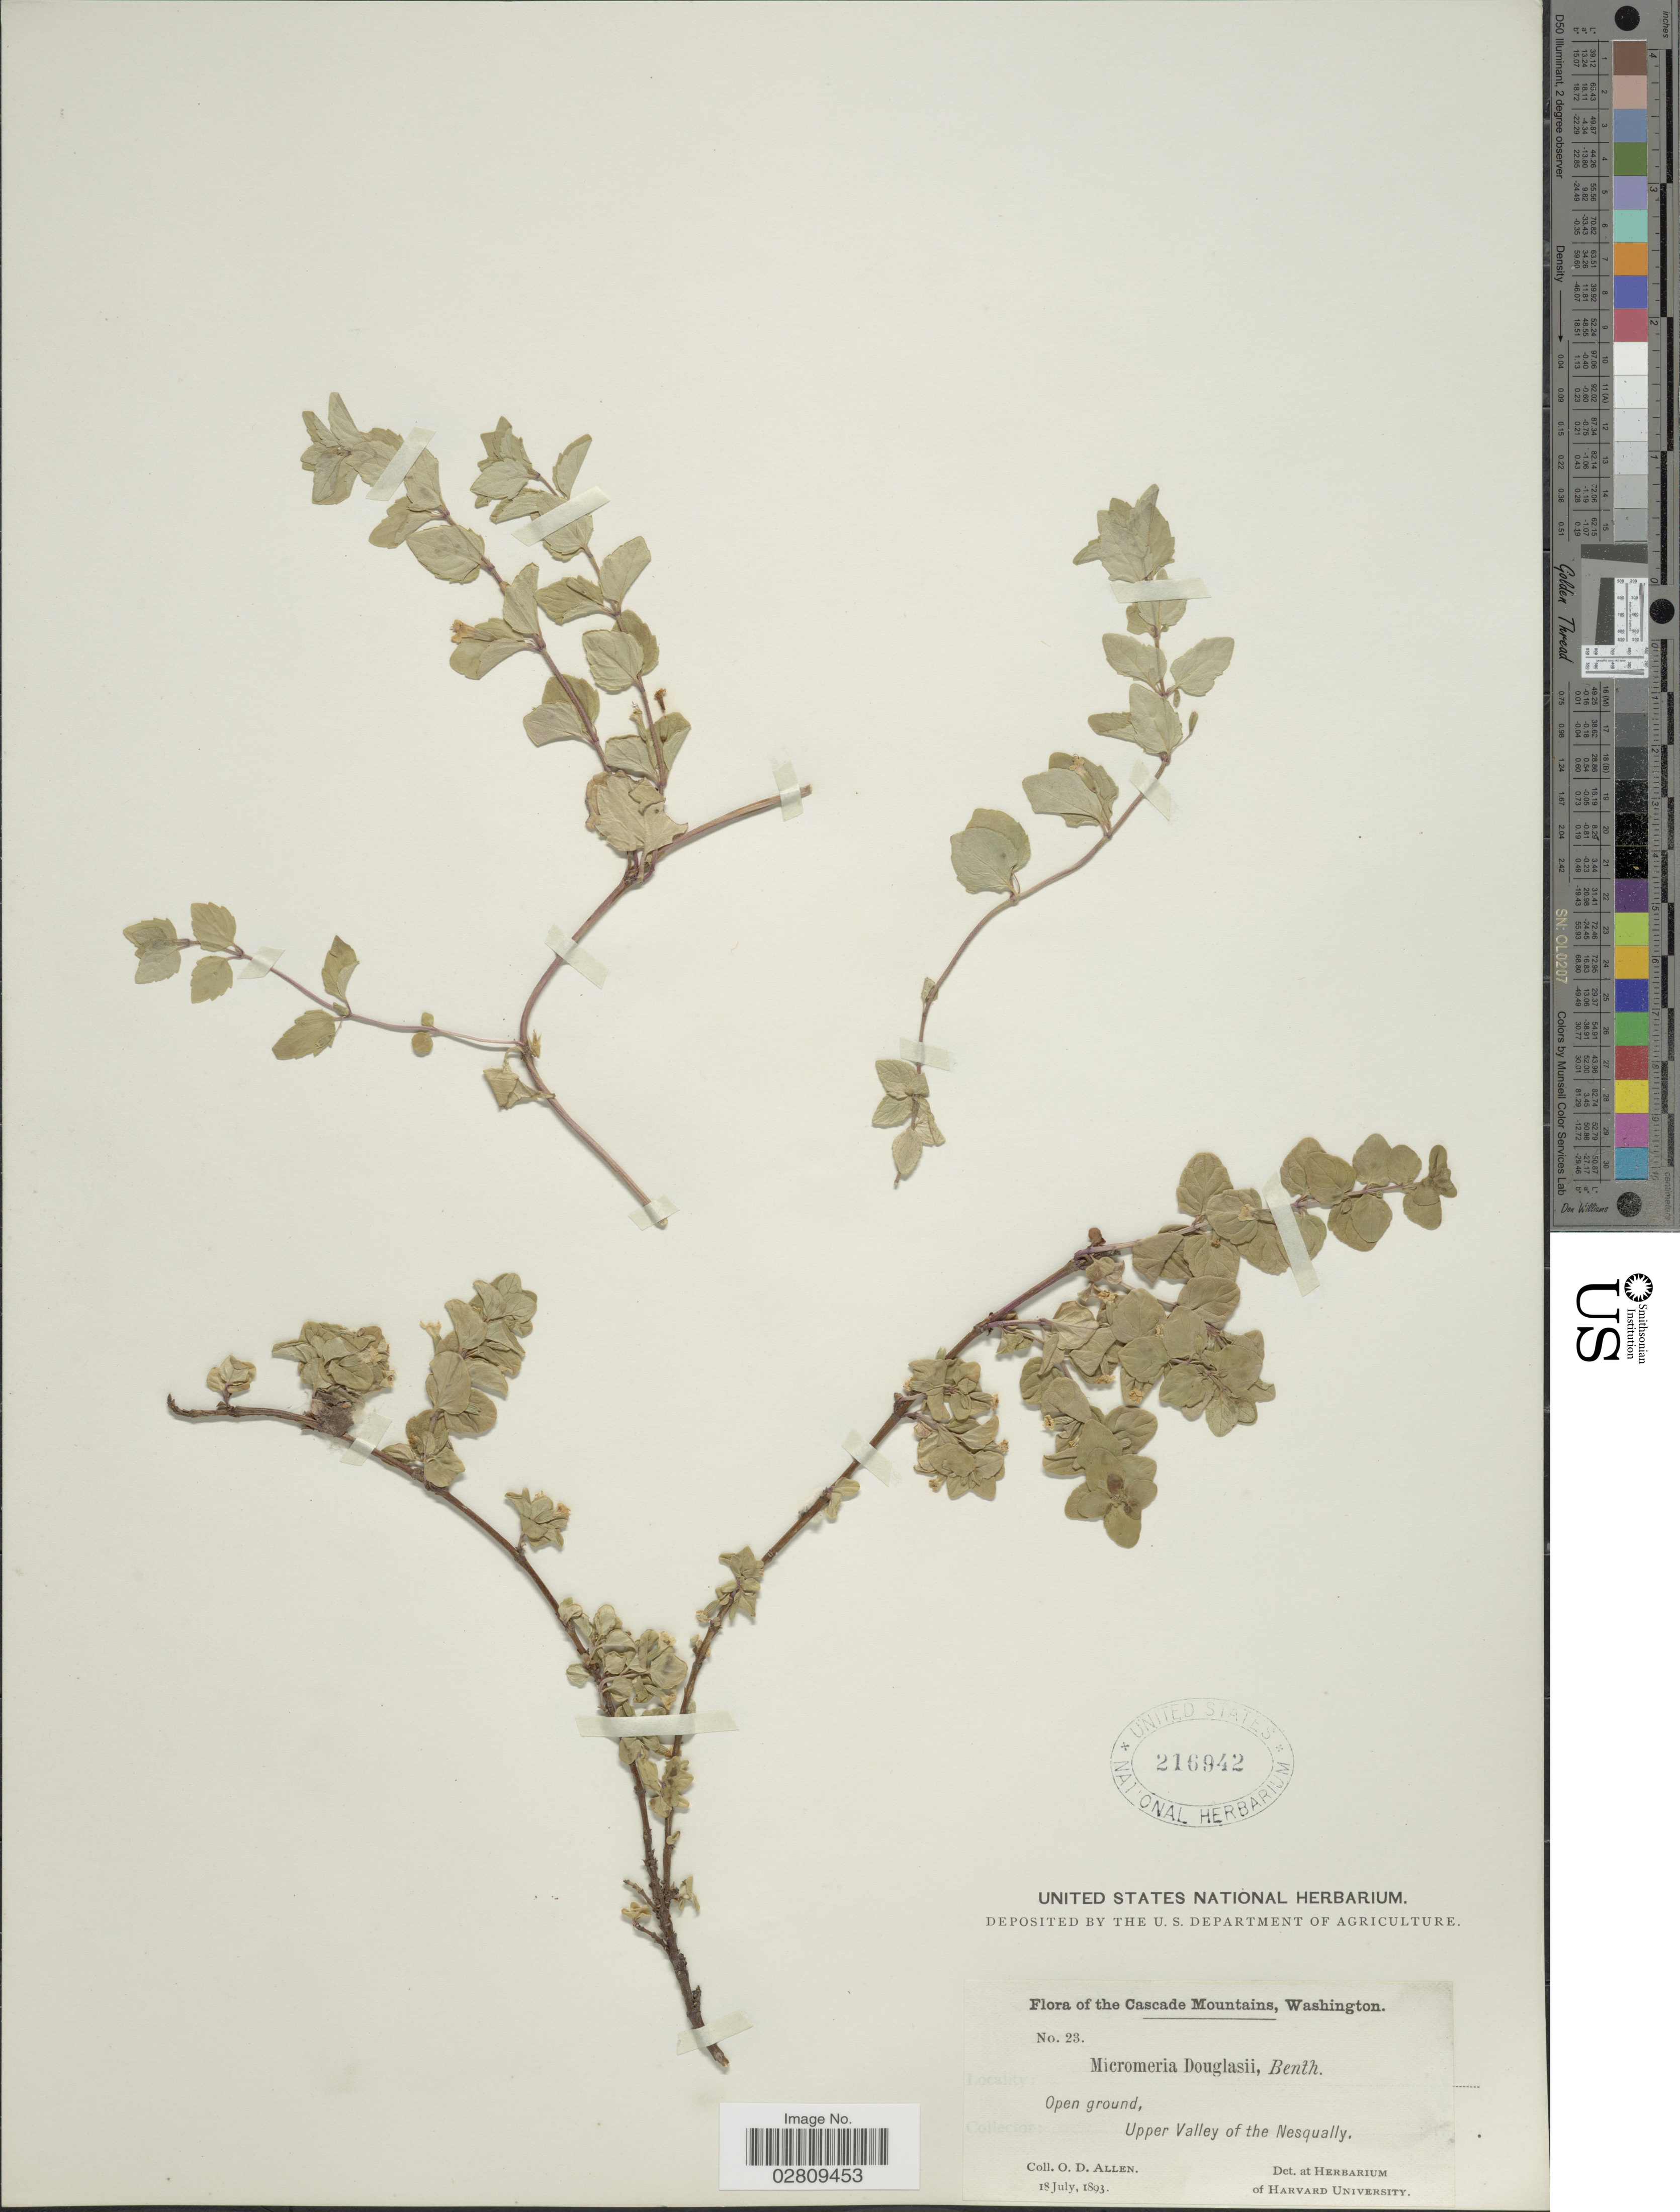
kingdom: Plantae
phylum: Tracheophyta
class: Magnoliopsida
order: Lamiales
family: Lamiaceae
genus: Micromeria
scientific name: Micromeria douglasii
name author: Benth.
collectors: O. D. Allen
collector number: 23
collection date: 1893-07-18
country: United States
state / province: Washington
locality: Cascade Mountains. Upper Valley of the Nesqually.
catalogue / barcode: US 216942